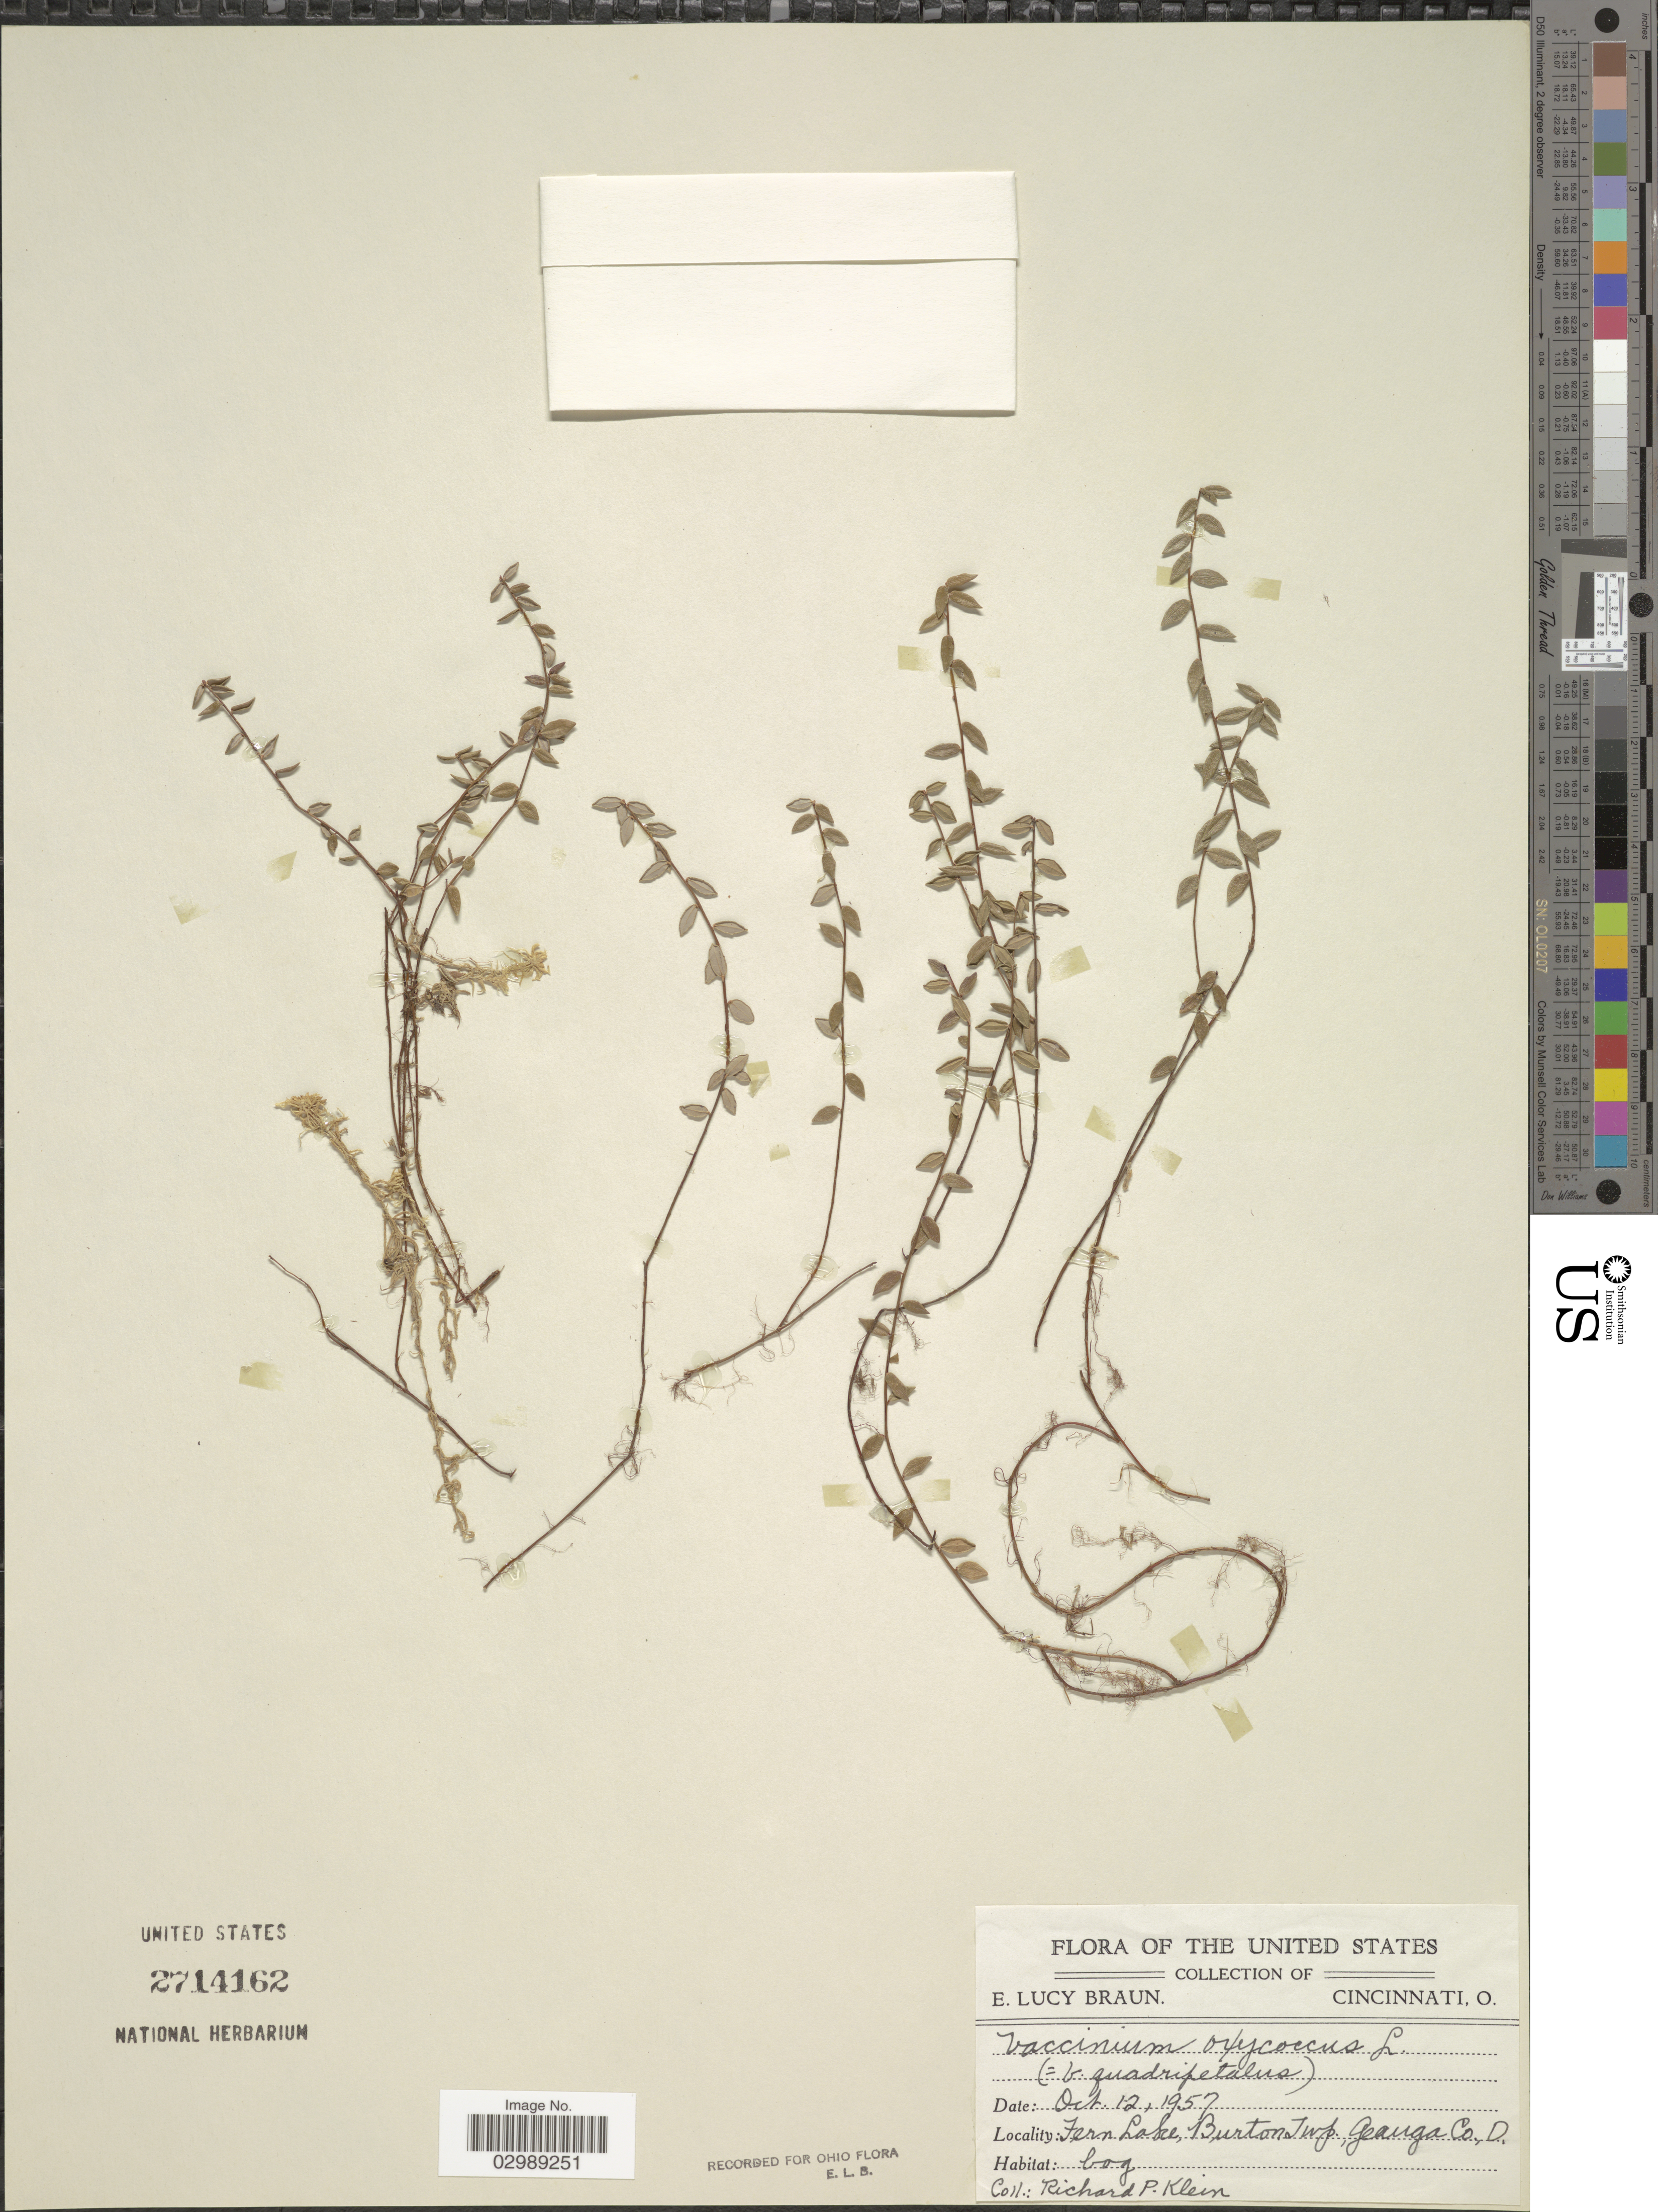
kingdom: Plantae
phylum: Tracheophyta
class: Magnoliopsida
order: Ericales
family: Ericaceae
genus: Vaccinium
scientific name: Vaccinium oxycoccos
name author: L.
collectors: R. Klein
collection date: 1957-10-12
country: United States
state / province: Ohio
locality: Fern Lake, Burton Twp. Geauga Co.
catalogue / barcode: US 2714162